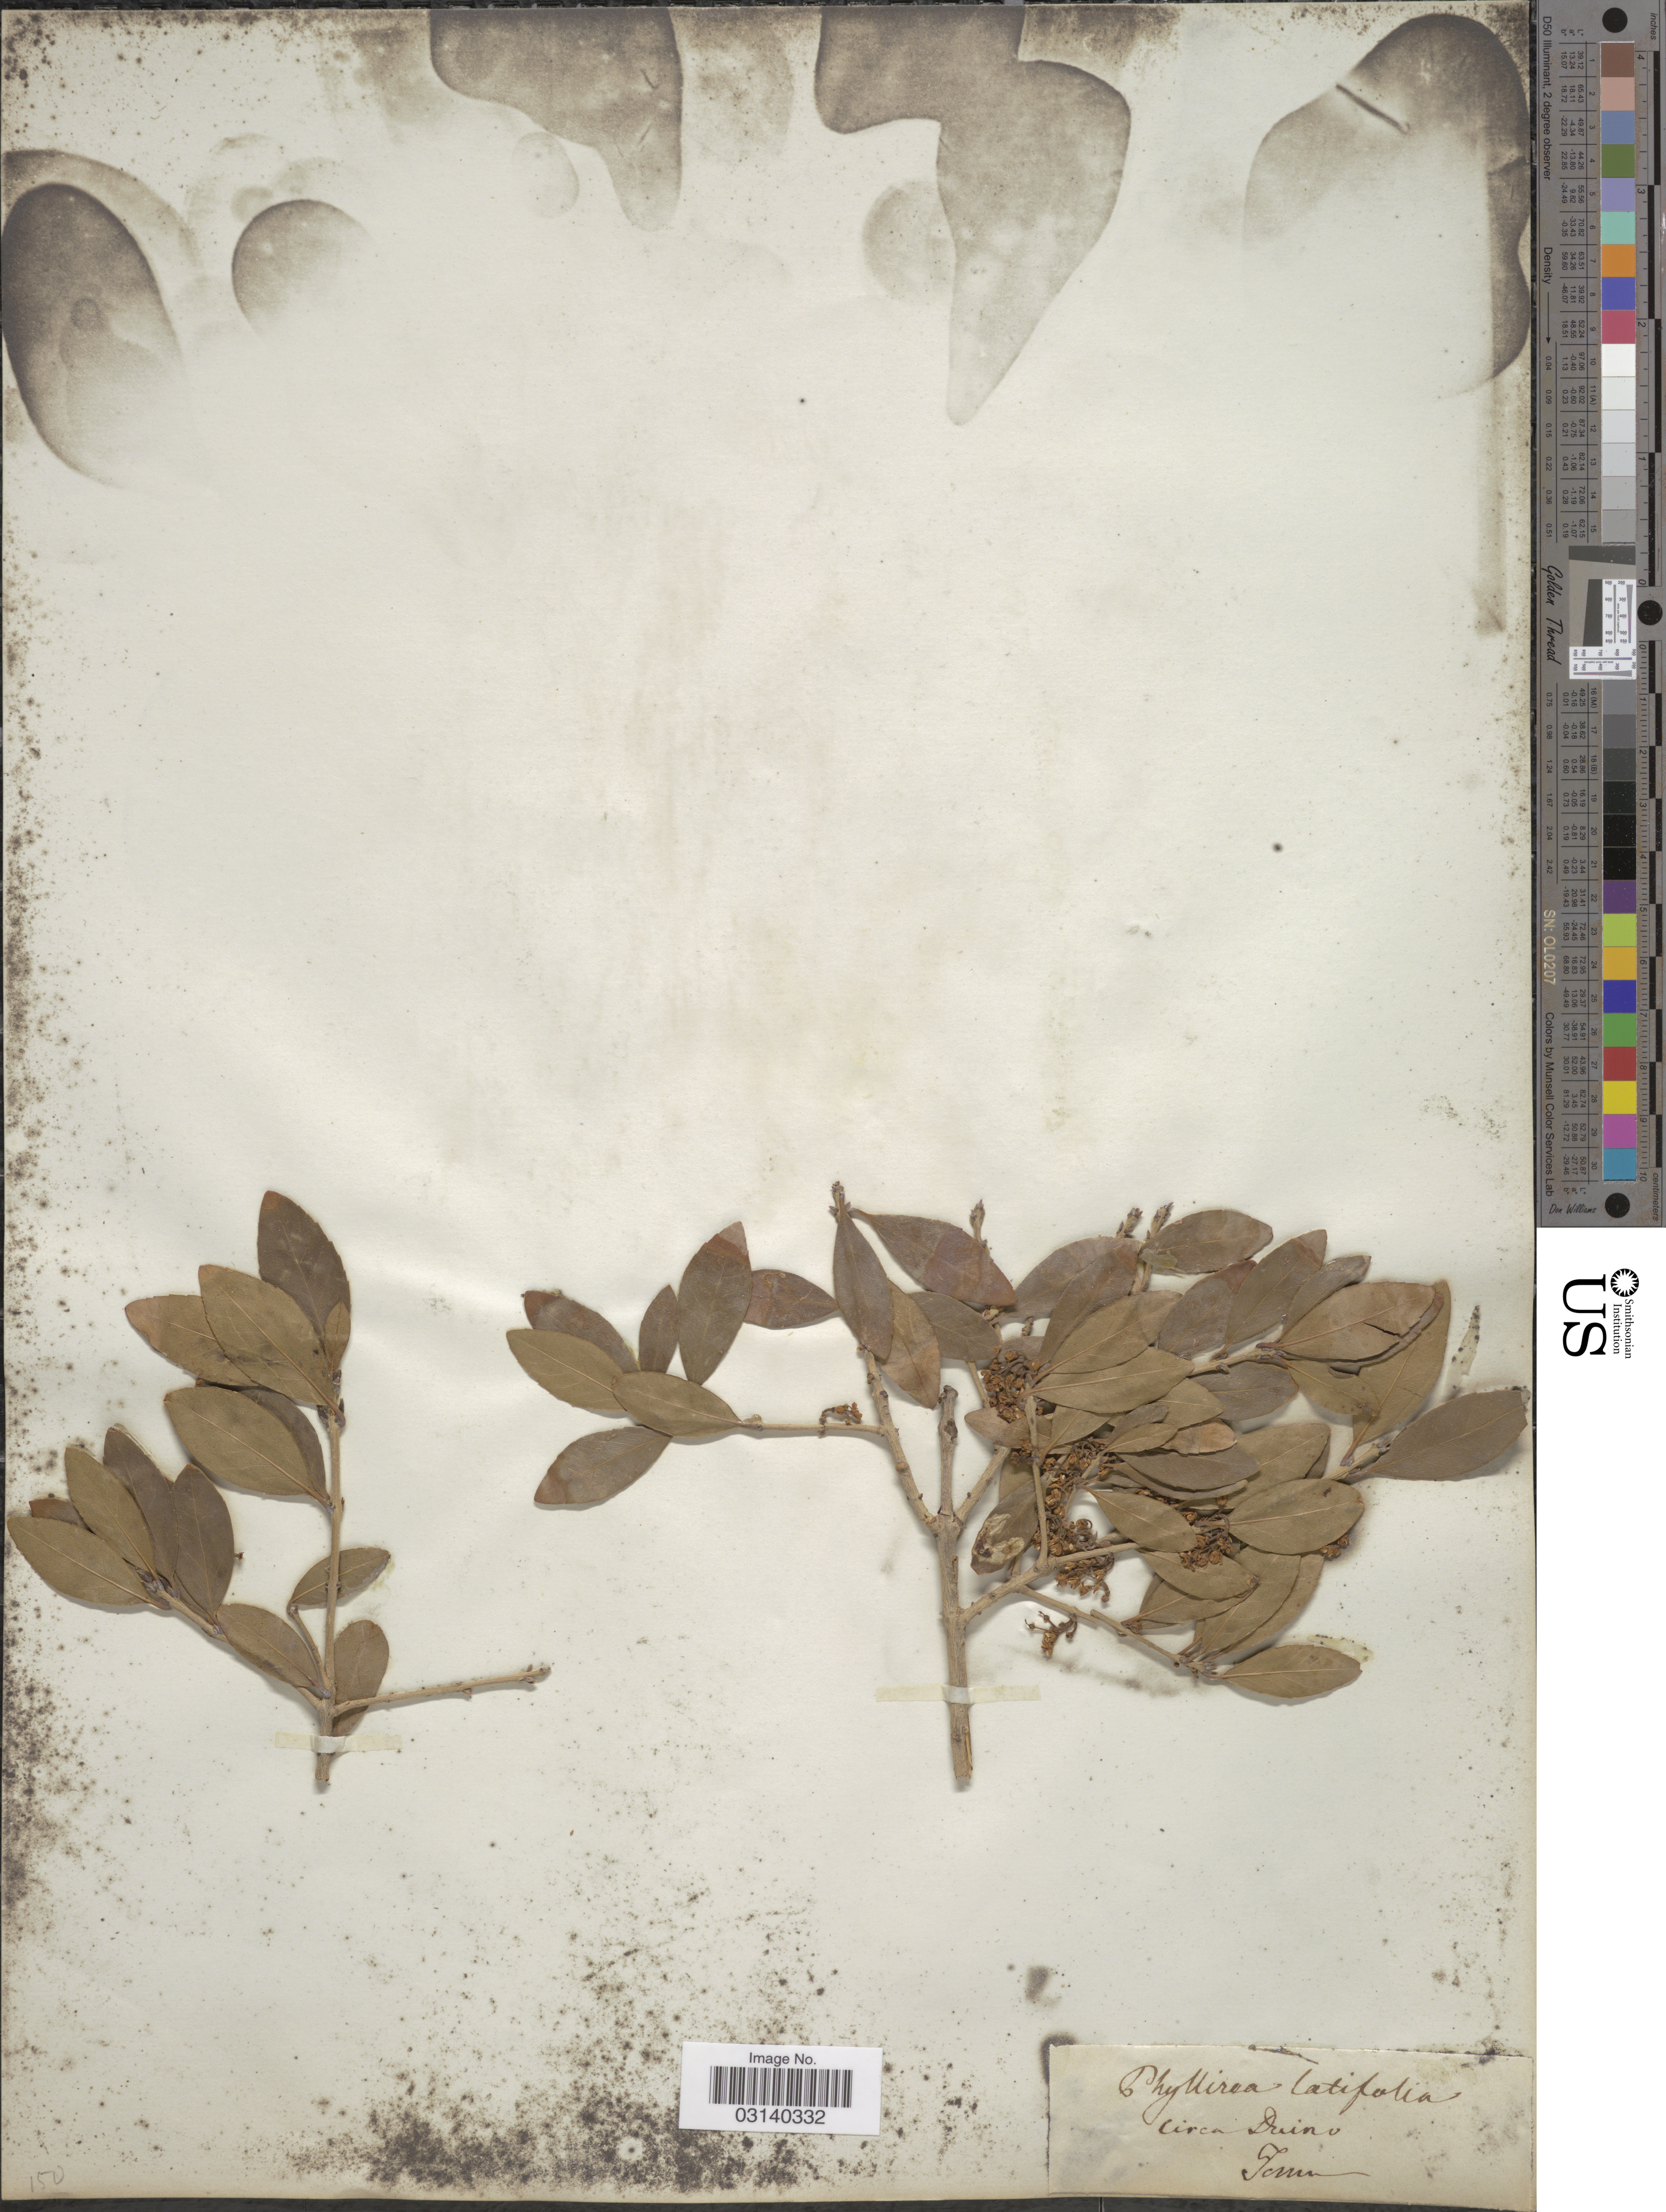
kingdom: Plantae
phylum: Tracheophyta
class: Magnoliopsida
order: Lamiales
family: Oleaceae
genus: Phillyrea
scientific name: Phillyrea latifolia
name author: L.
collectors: Tomm.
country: Italy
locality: Circa Duino.